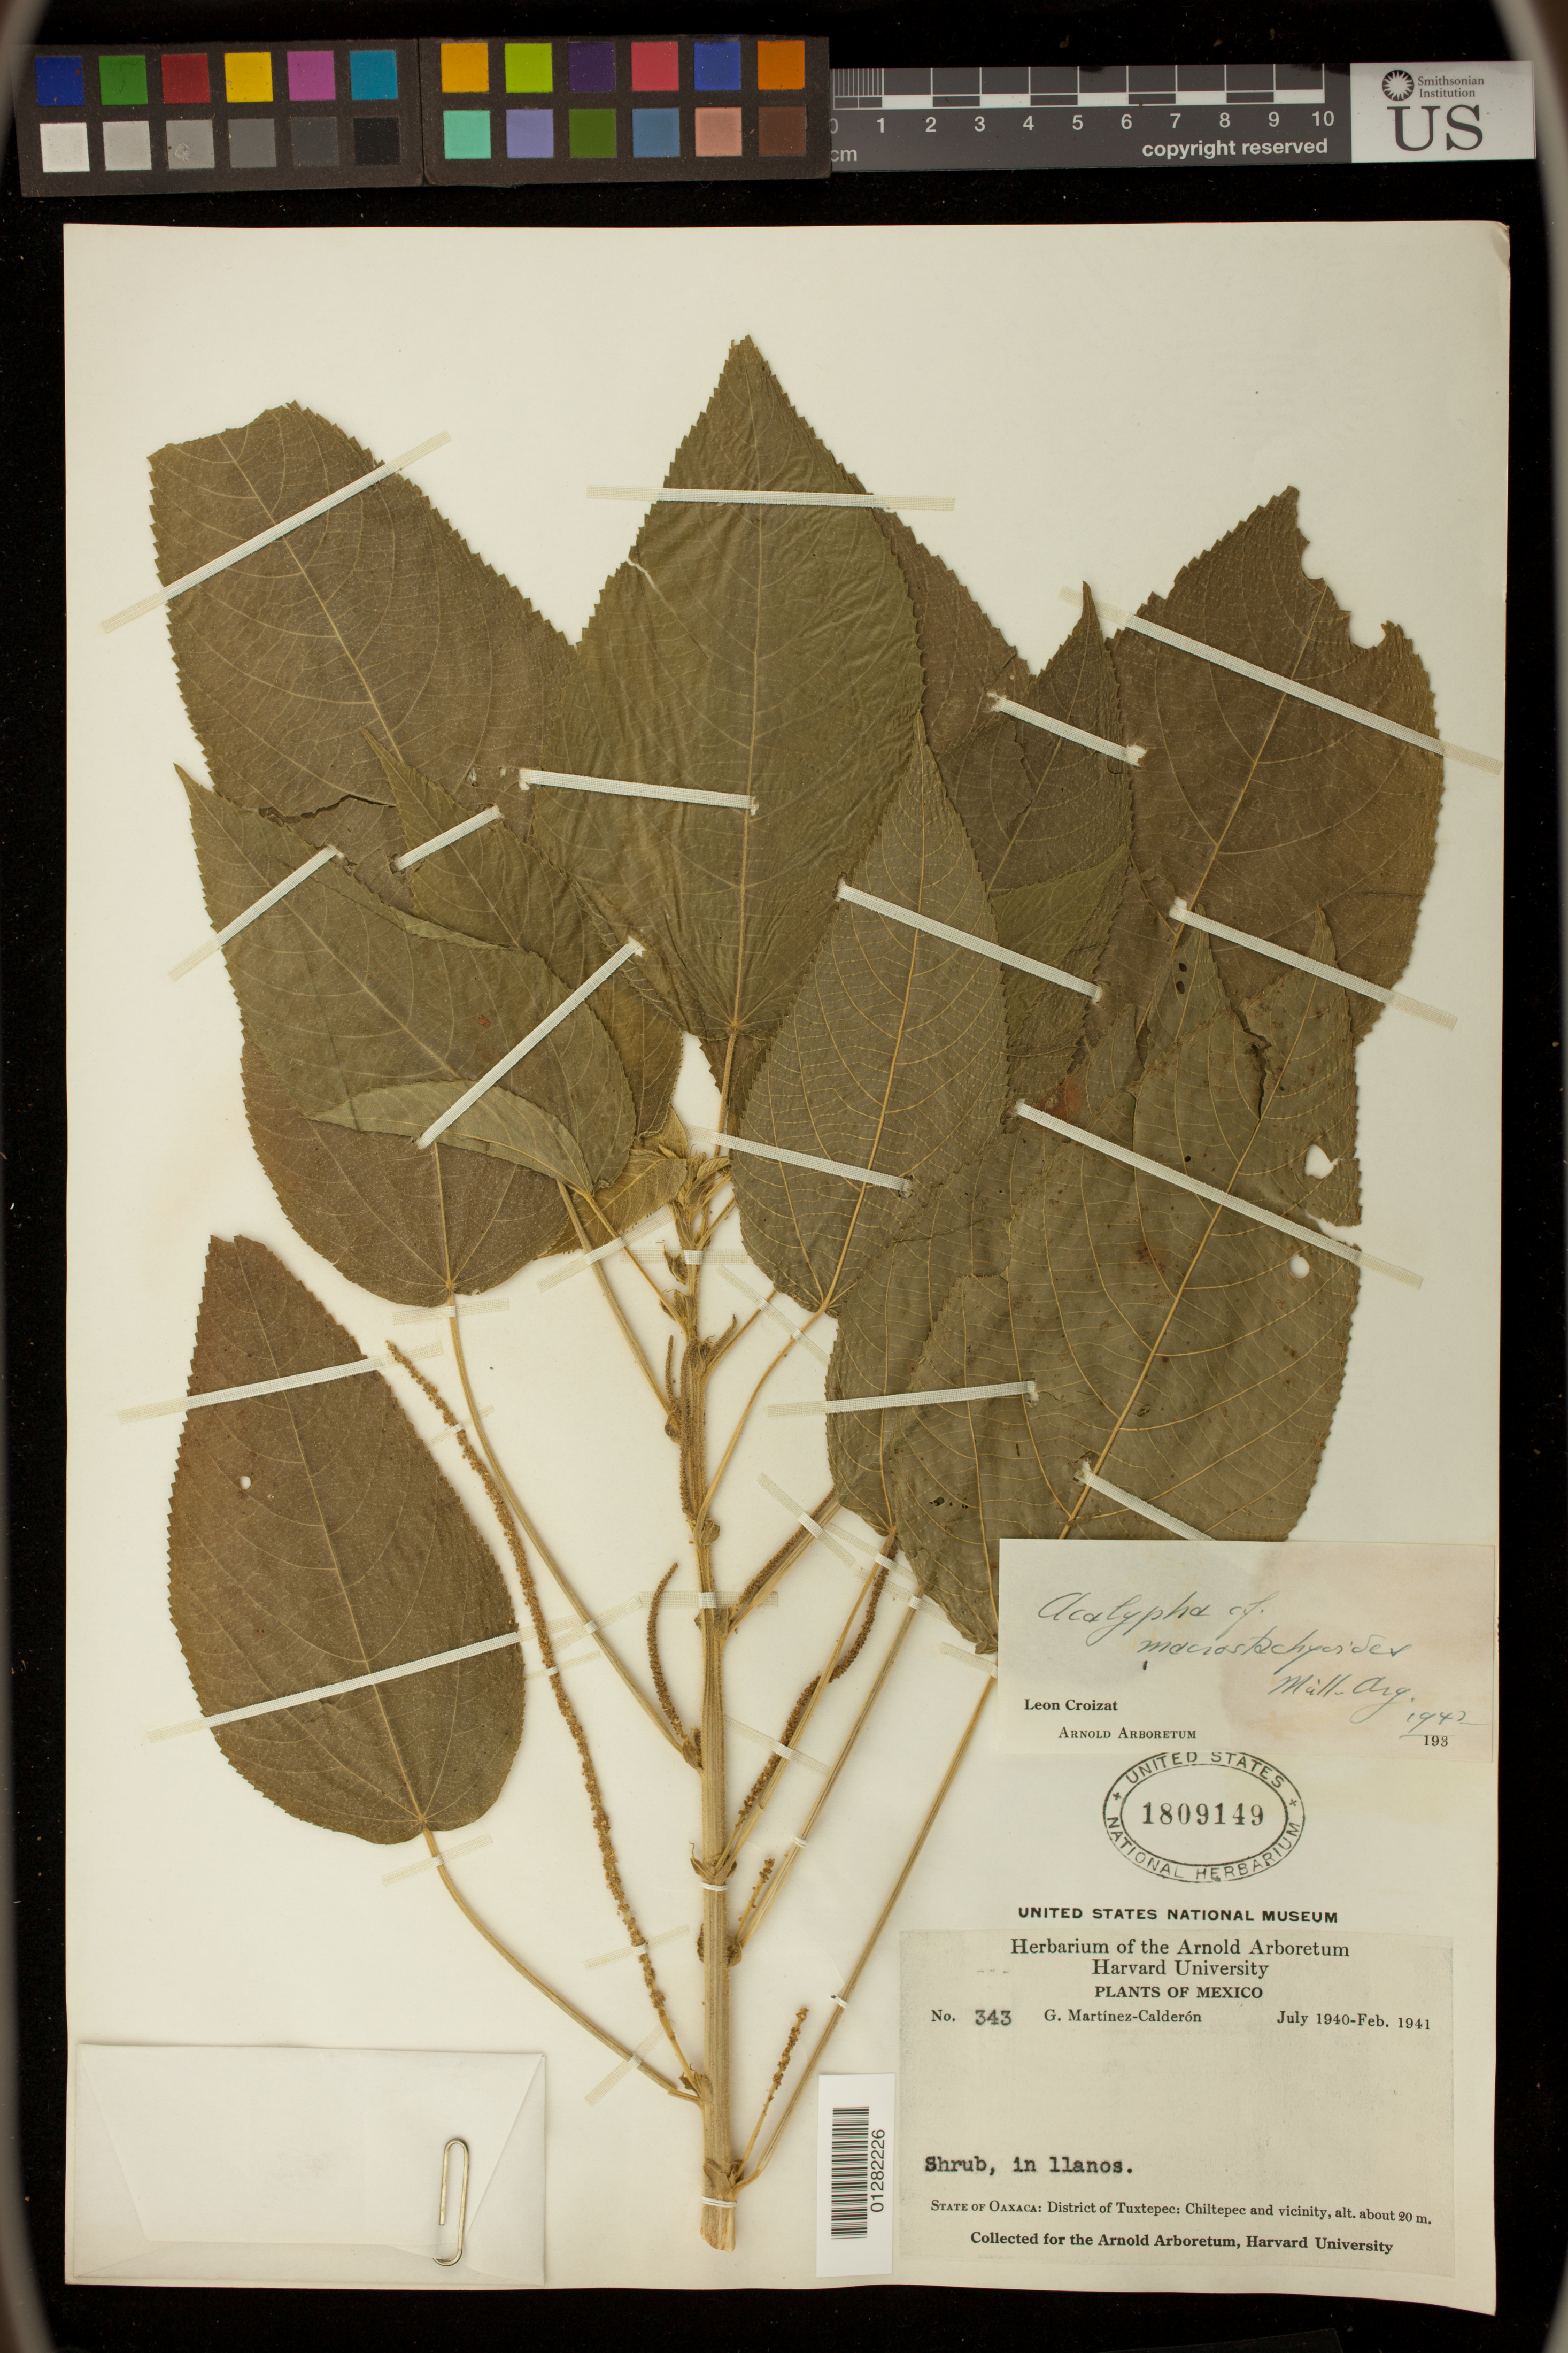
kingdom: Plantae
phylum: Tracheophyta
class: Magnoliopsida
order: Malpighiales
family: Euphorbiaceae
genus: Acalypha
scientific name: Acalypha macrostachyoides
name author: Müll. Arg.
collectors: C. L. Lundell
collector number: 343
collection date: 1940-07/1941-02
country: Mexico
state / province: Oaxaca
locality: in Llanos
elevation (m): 20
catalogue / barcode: US 1809149